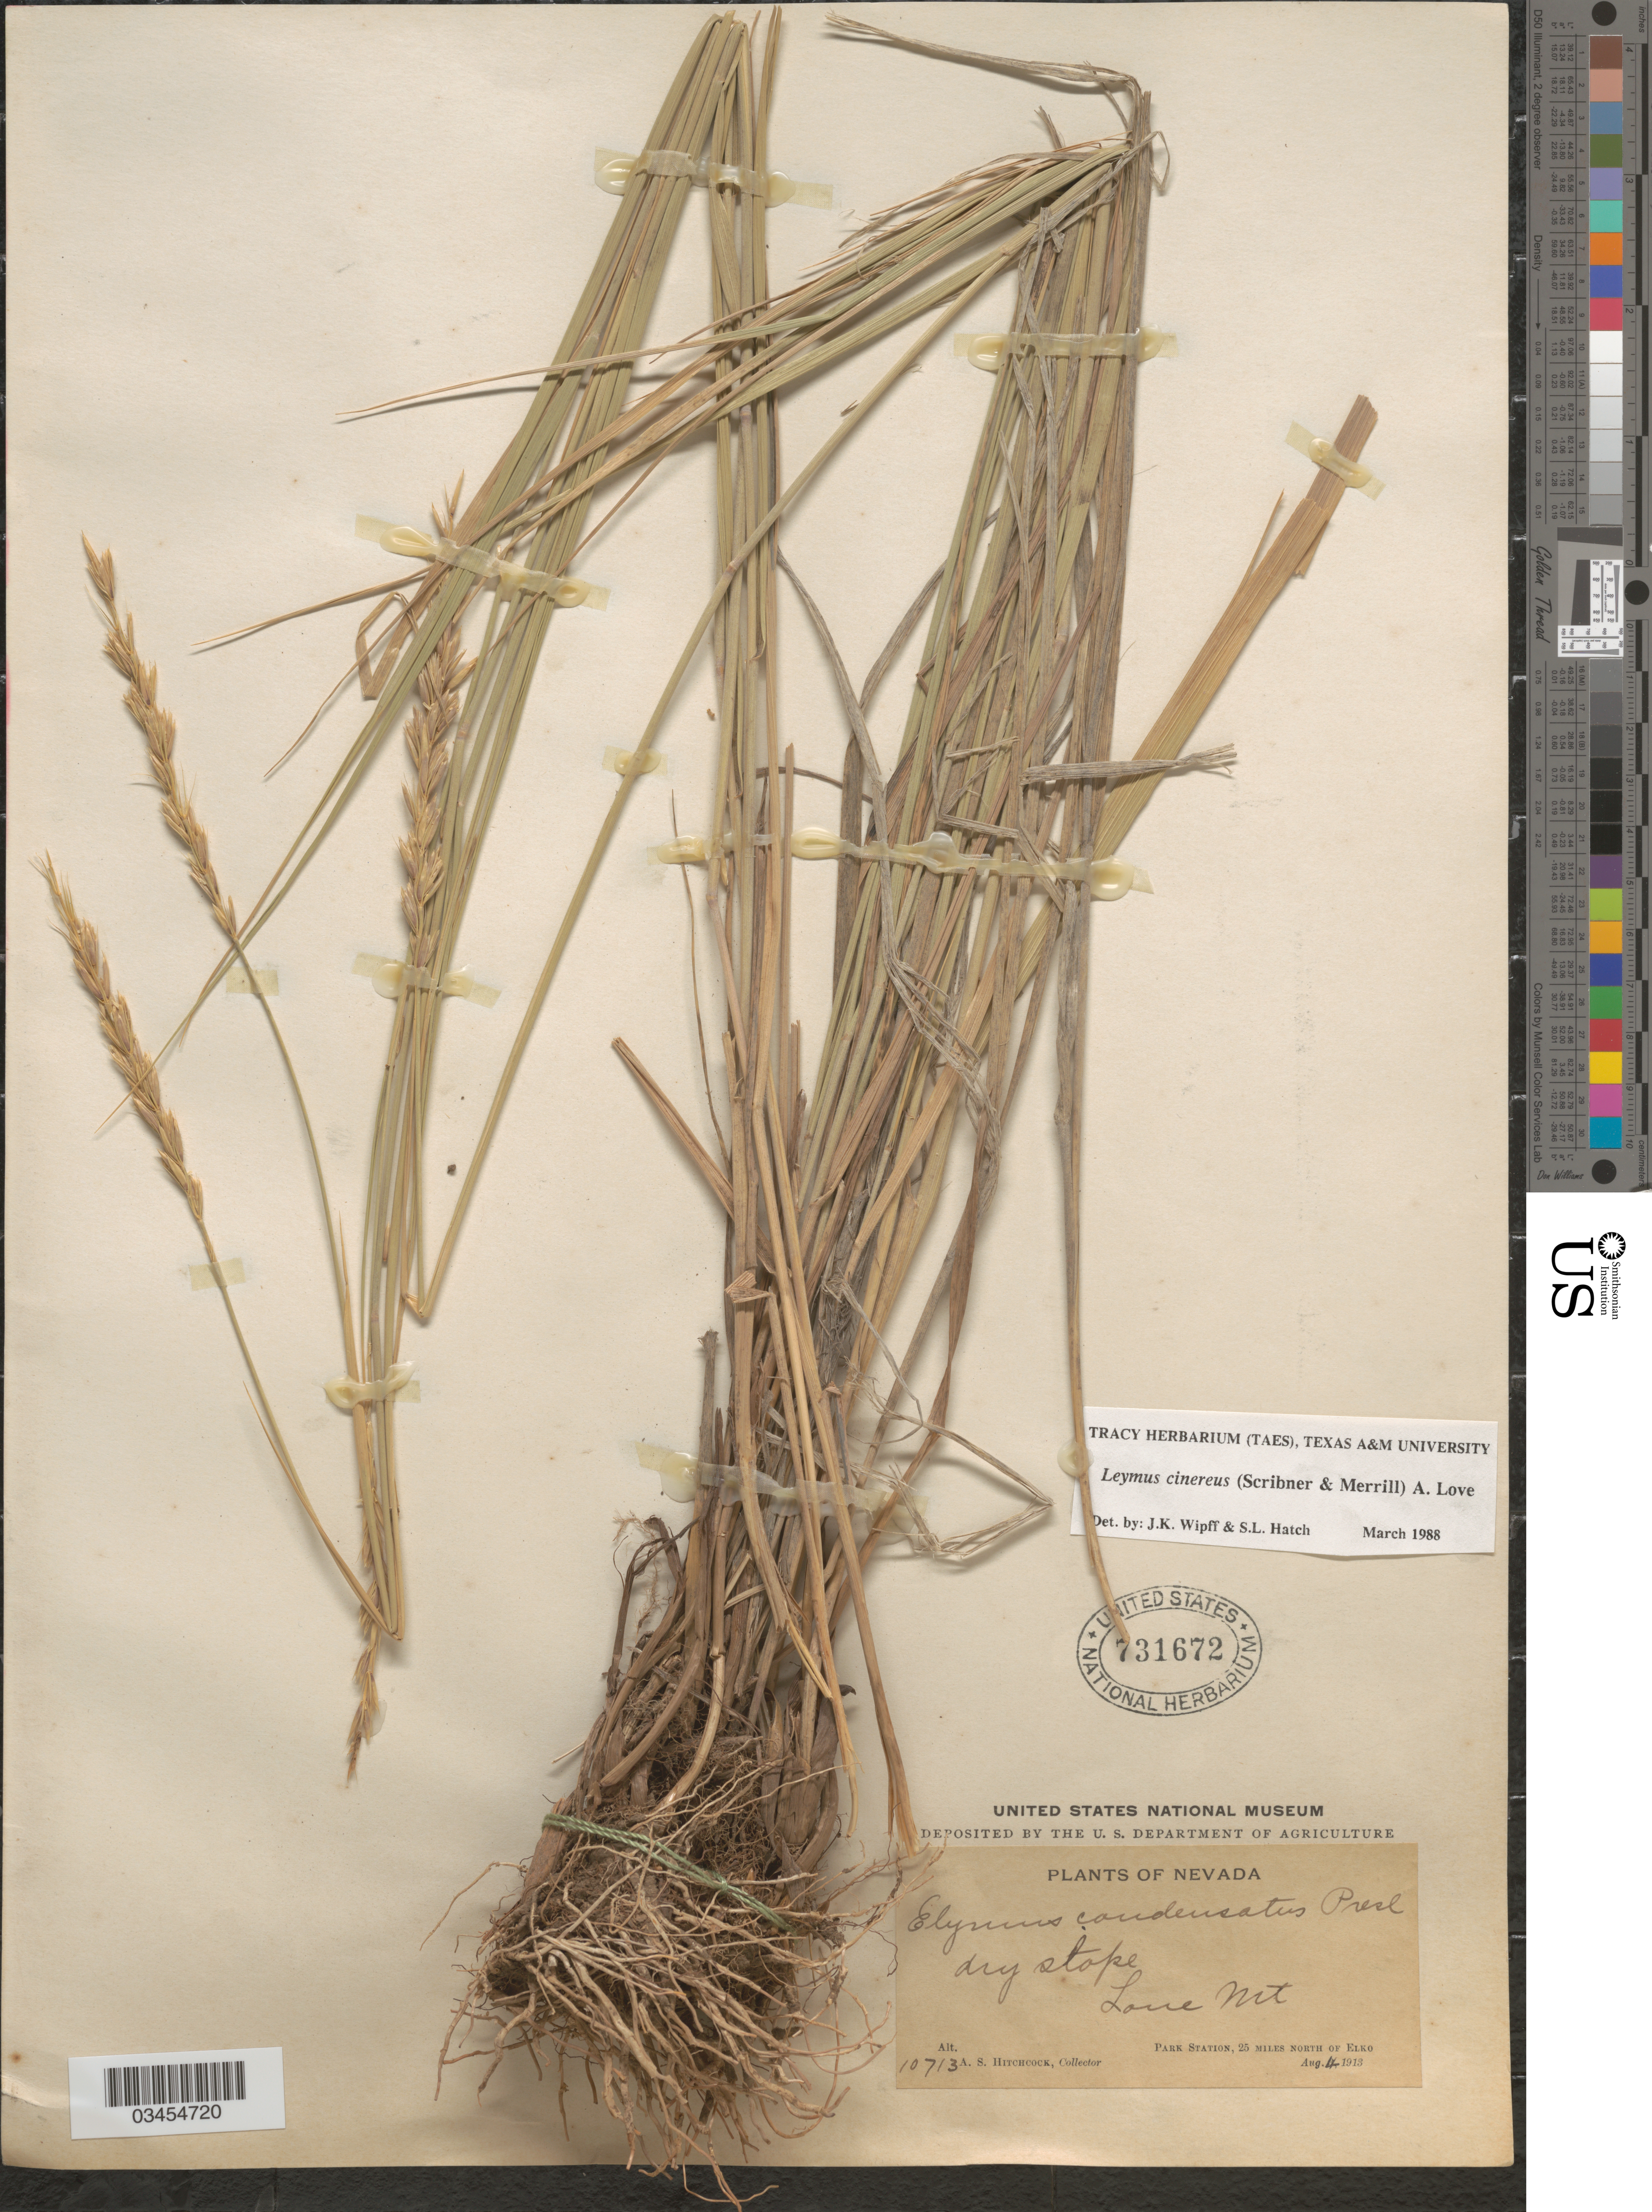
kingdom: Plantae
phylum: Tracheophyta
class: Liliopsida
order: Poales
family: Poaceae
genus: Leymus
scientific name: Leymus cinereus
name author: (Scribn. & Merr.) Á. Löve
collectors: A. S. Hitchcock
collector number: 10713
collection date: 1913-08-04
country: United States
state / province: Nevada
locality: Dry slope. Lone Mt. Park Station, 25 miles north of Elko.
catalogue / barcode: US 731672